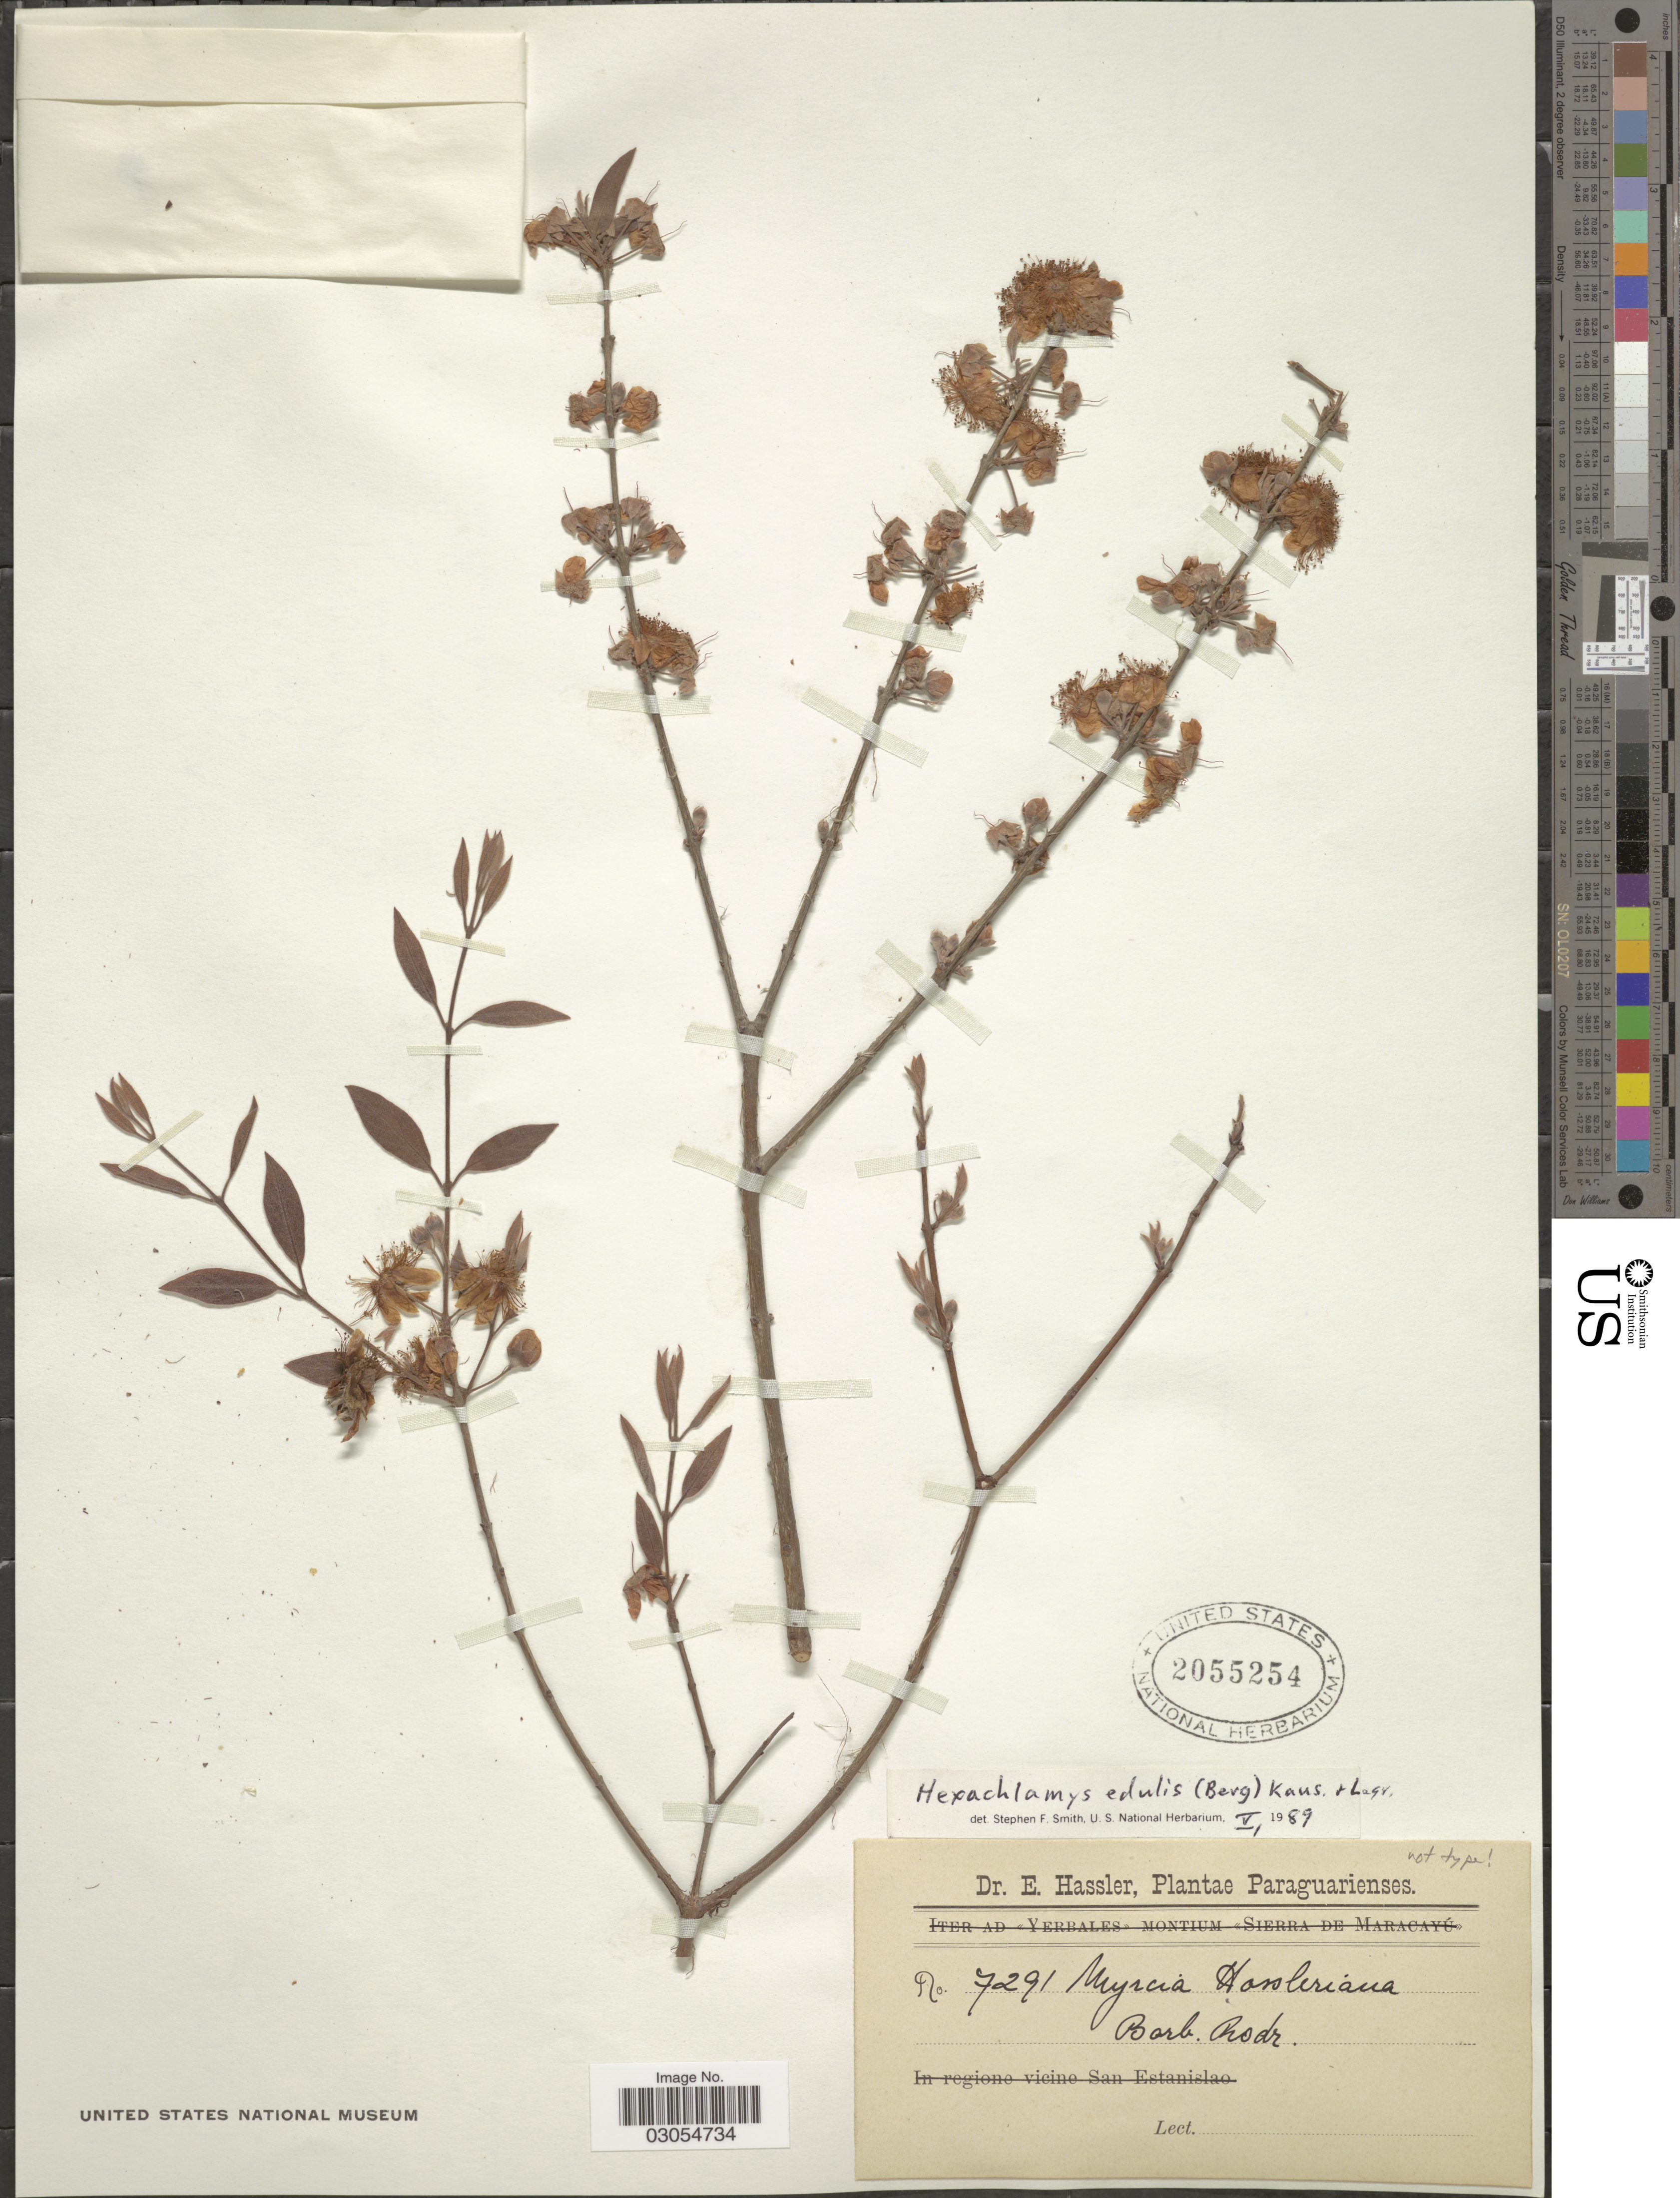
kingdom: Plantae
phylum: Tracheophyta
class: Magnoliopsida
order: Myrtales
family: Myrtaceae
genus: Eugenia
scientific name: Eugenia myrcianthes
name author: Nied.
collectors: E. Hassler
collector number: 7291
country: Paraguay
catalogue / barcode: US 2055254